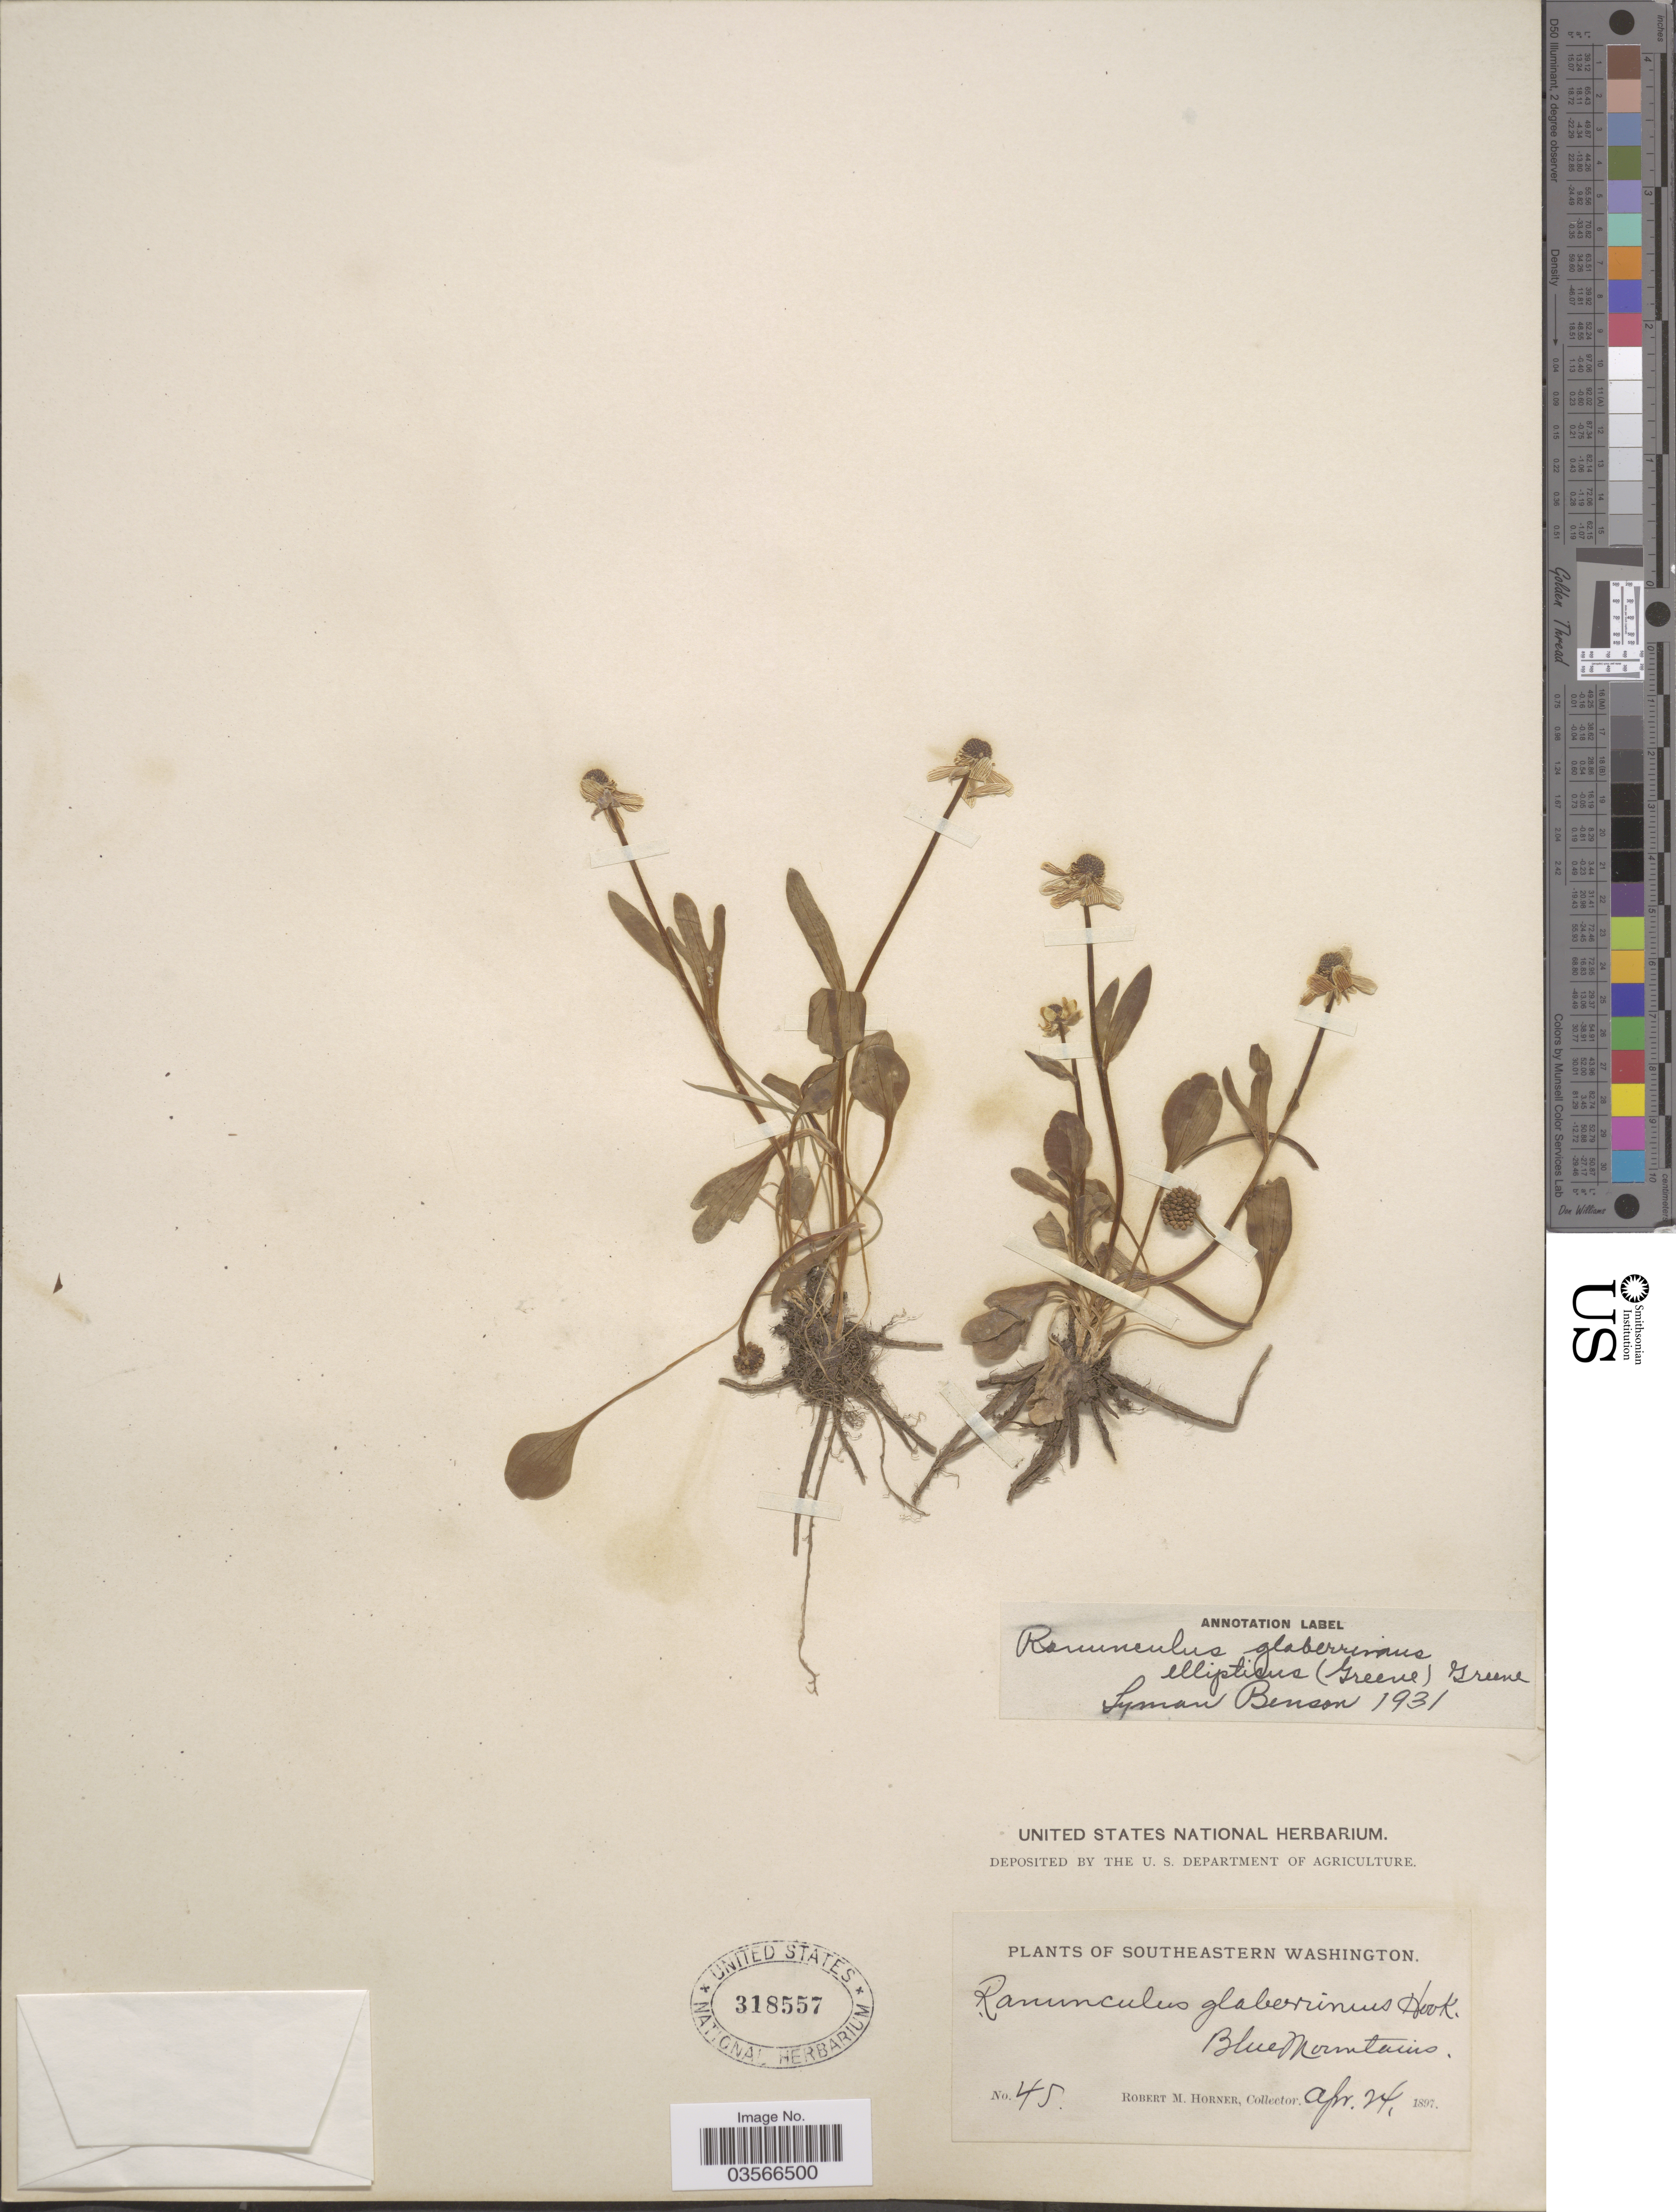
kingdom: Plantae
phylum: Tracheophyta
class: Magnoliopsida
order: Ranunculales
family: Ranunculaceae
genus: Ranunculus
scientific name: Ranunculus glaberrimus var. ellipticus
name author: (Greene) Greene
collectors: R. Horner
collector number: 45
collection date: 1897-04-24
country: United States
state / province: Washington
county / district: Clallam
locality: Southeastern Washington. Blue Mountains.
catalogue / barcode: US 318557